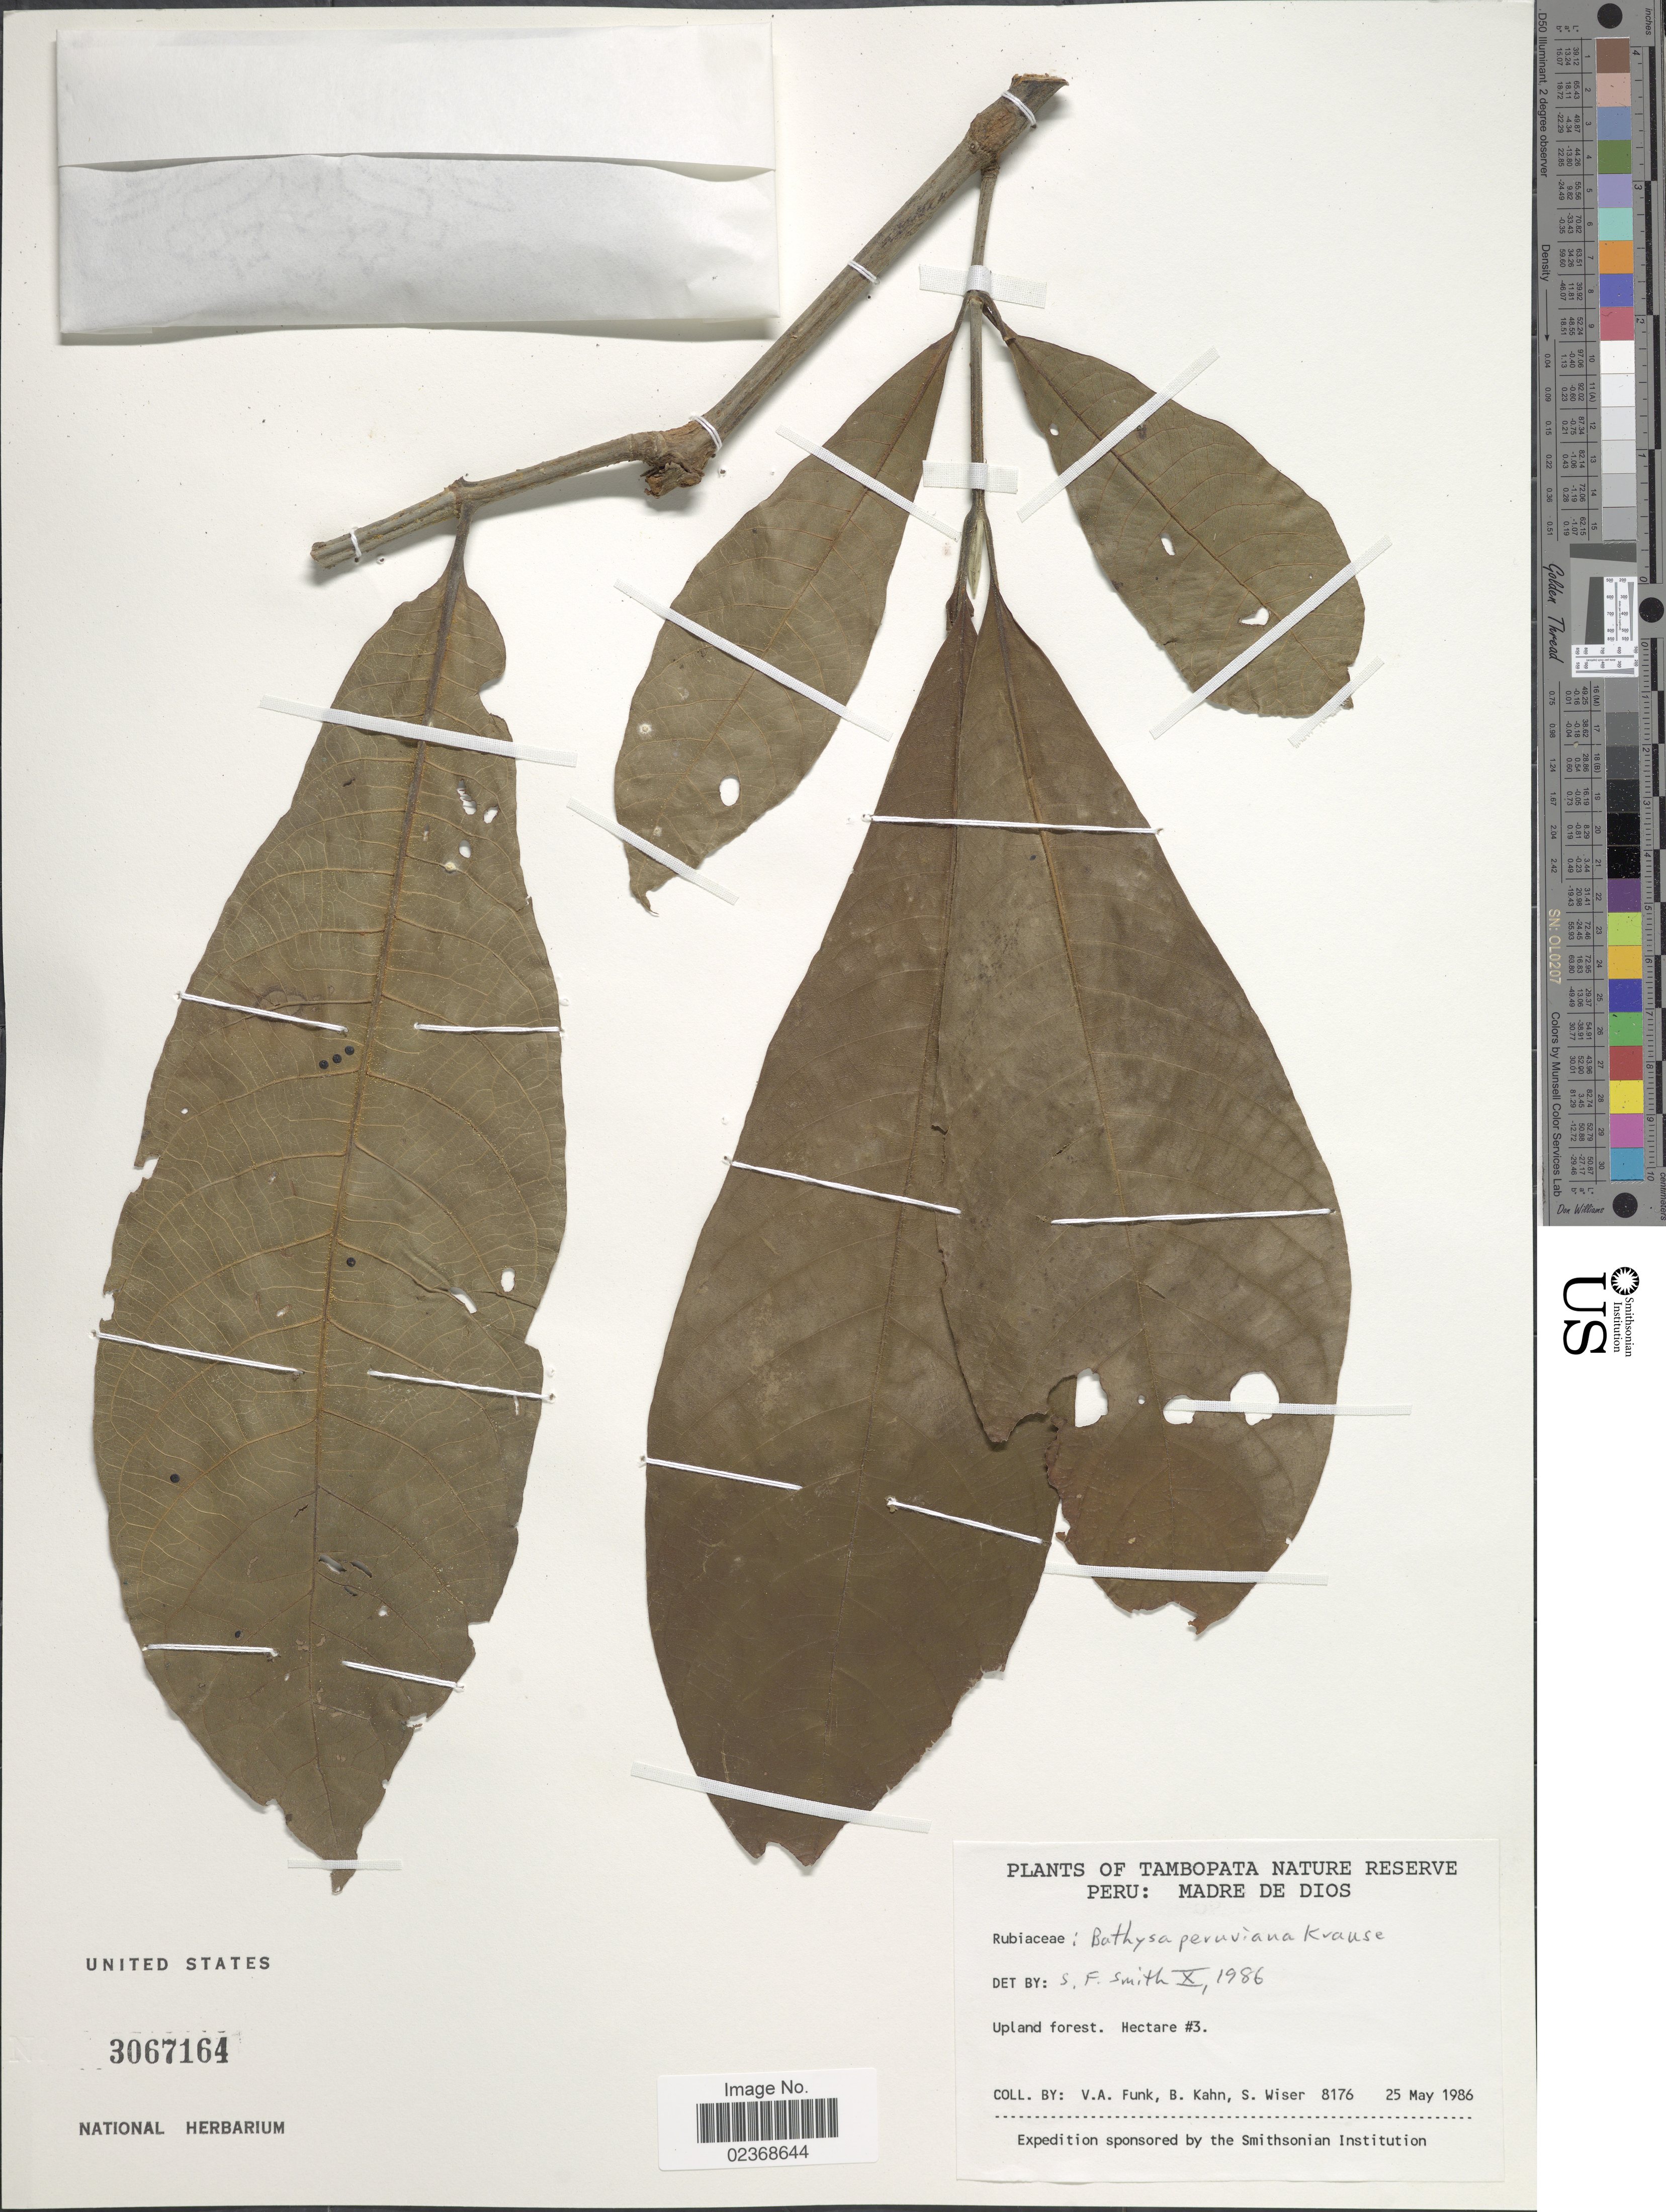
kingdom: Plantae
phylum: Tracheophyta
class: Magnoliopsida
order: Gentianales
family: Rubiaceae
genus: Schizocalyx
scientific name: Schizocalyx peruvianus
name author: (K. Krause) Kainul. & B. Bremer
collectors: V. Funk, B. Kahn & S. Wiser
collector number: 8176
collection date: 1986-05-25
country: Peru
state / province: Madre de Dios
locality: Tambopata Nature Reserve, Upland forest. Hectare # 3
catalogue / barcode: US 3067164